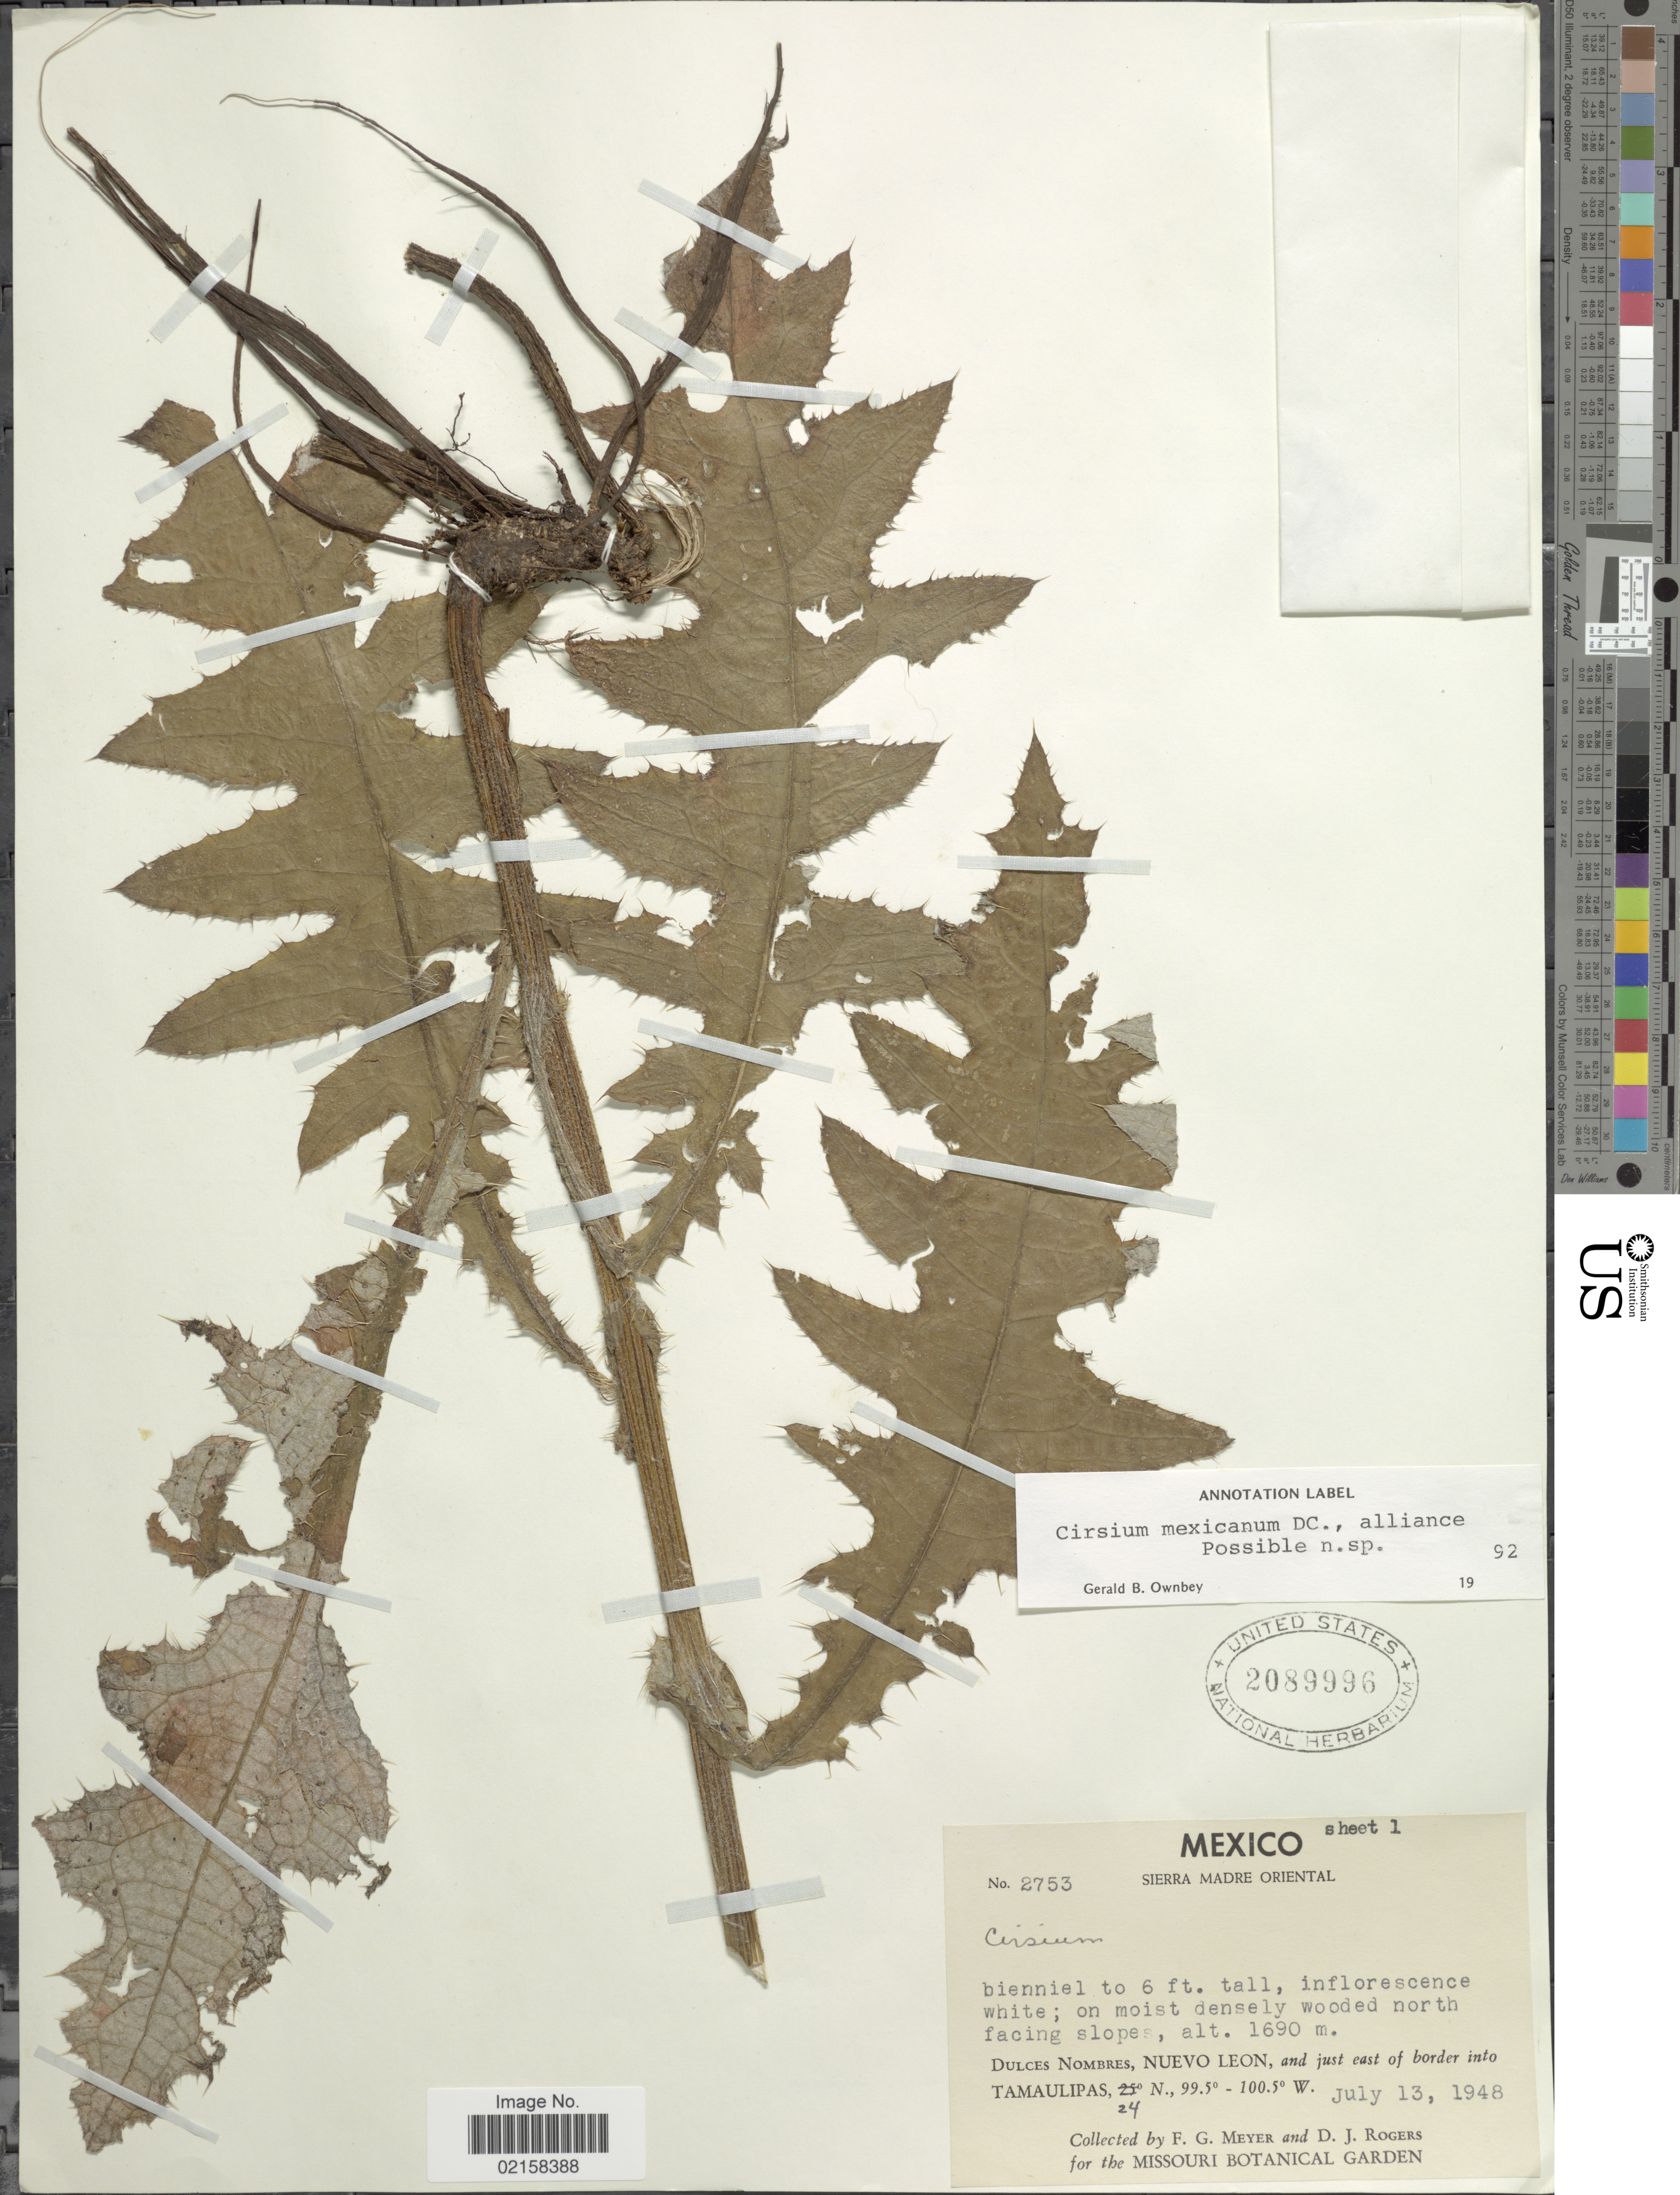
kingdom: Plantae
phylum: Tracheophyta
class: Magnoliopsida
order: Asterales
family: Asteraceae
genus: Cirsium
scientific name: Cirsium mexicanum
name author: DC.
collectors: F. G. Meyer & D. J. Rogers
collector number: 2753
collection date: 1948-07-13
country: Mexico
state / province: Nuevo León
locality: Sierra Madre Oriental, on moist densely wooded north facing slopes, Dulces Nombres, and just east of border into Tamaulipas.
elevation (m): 1690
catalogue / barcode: US 2089996